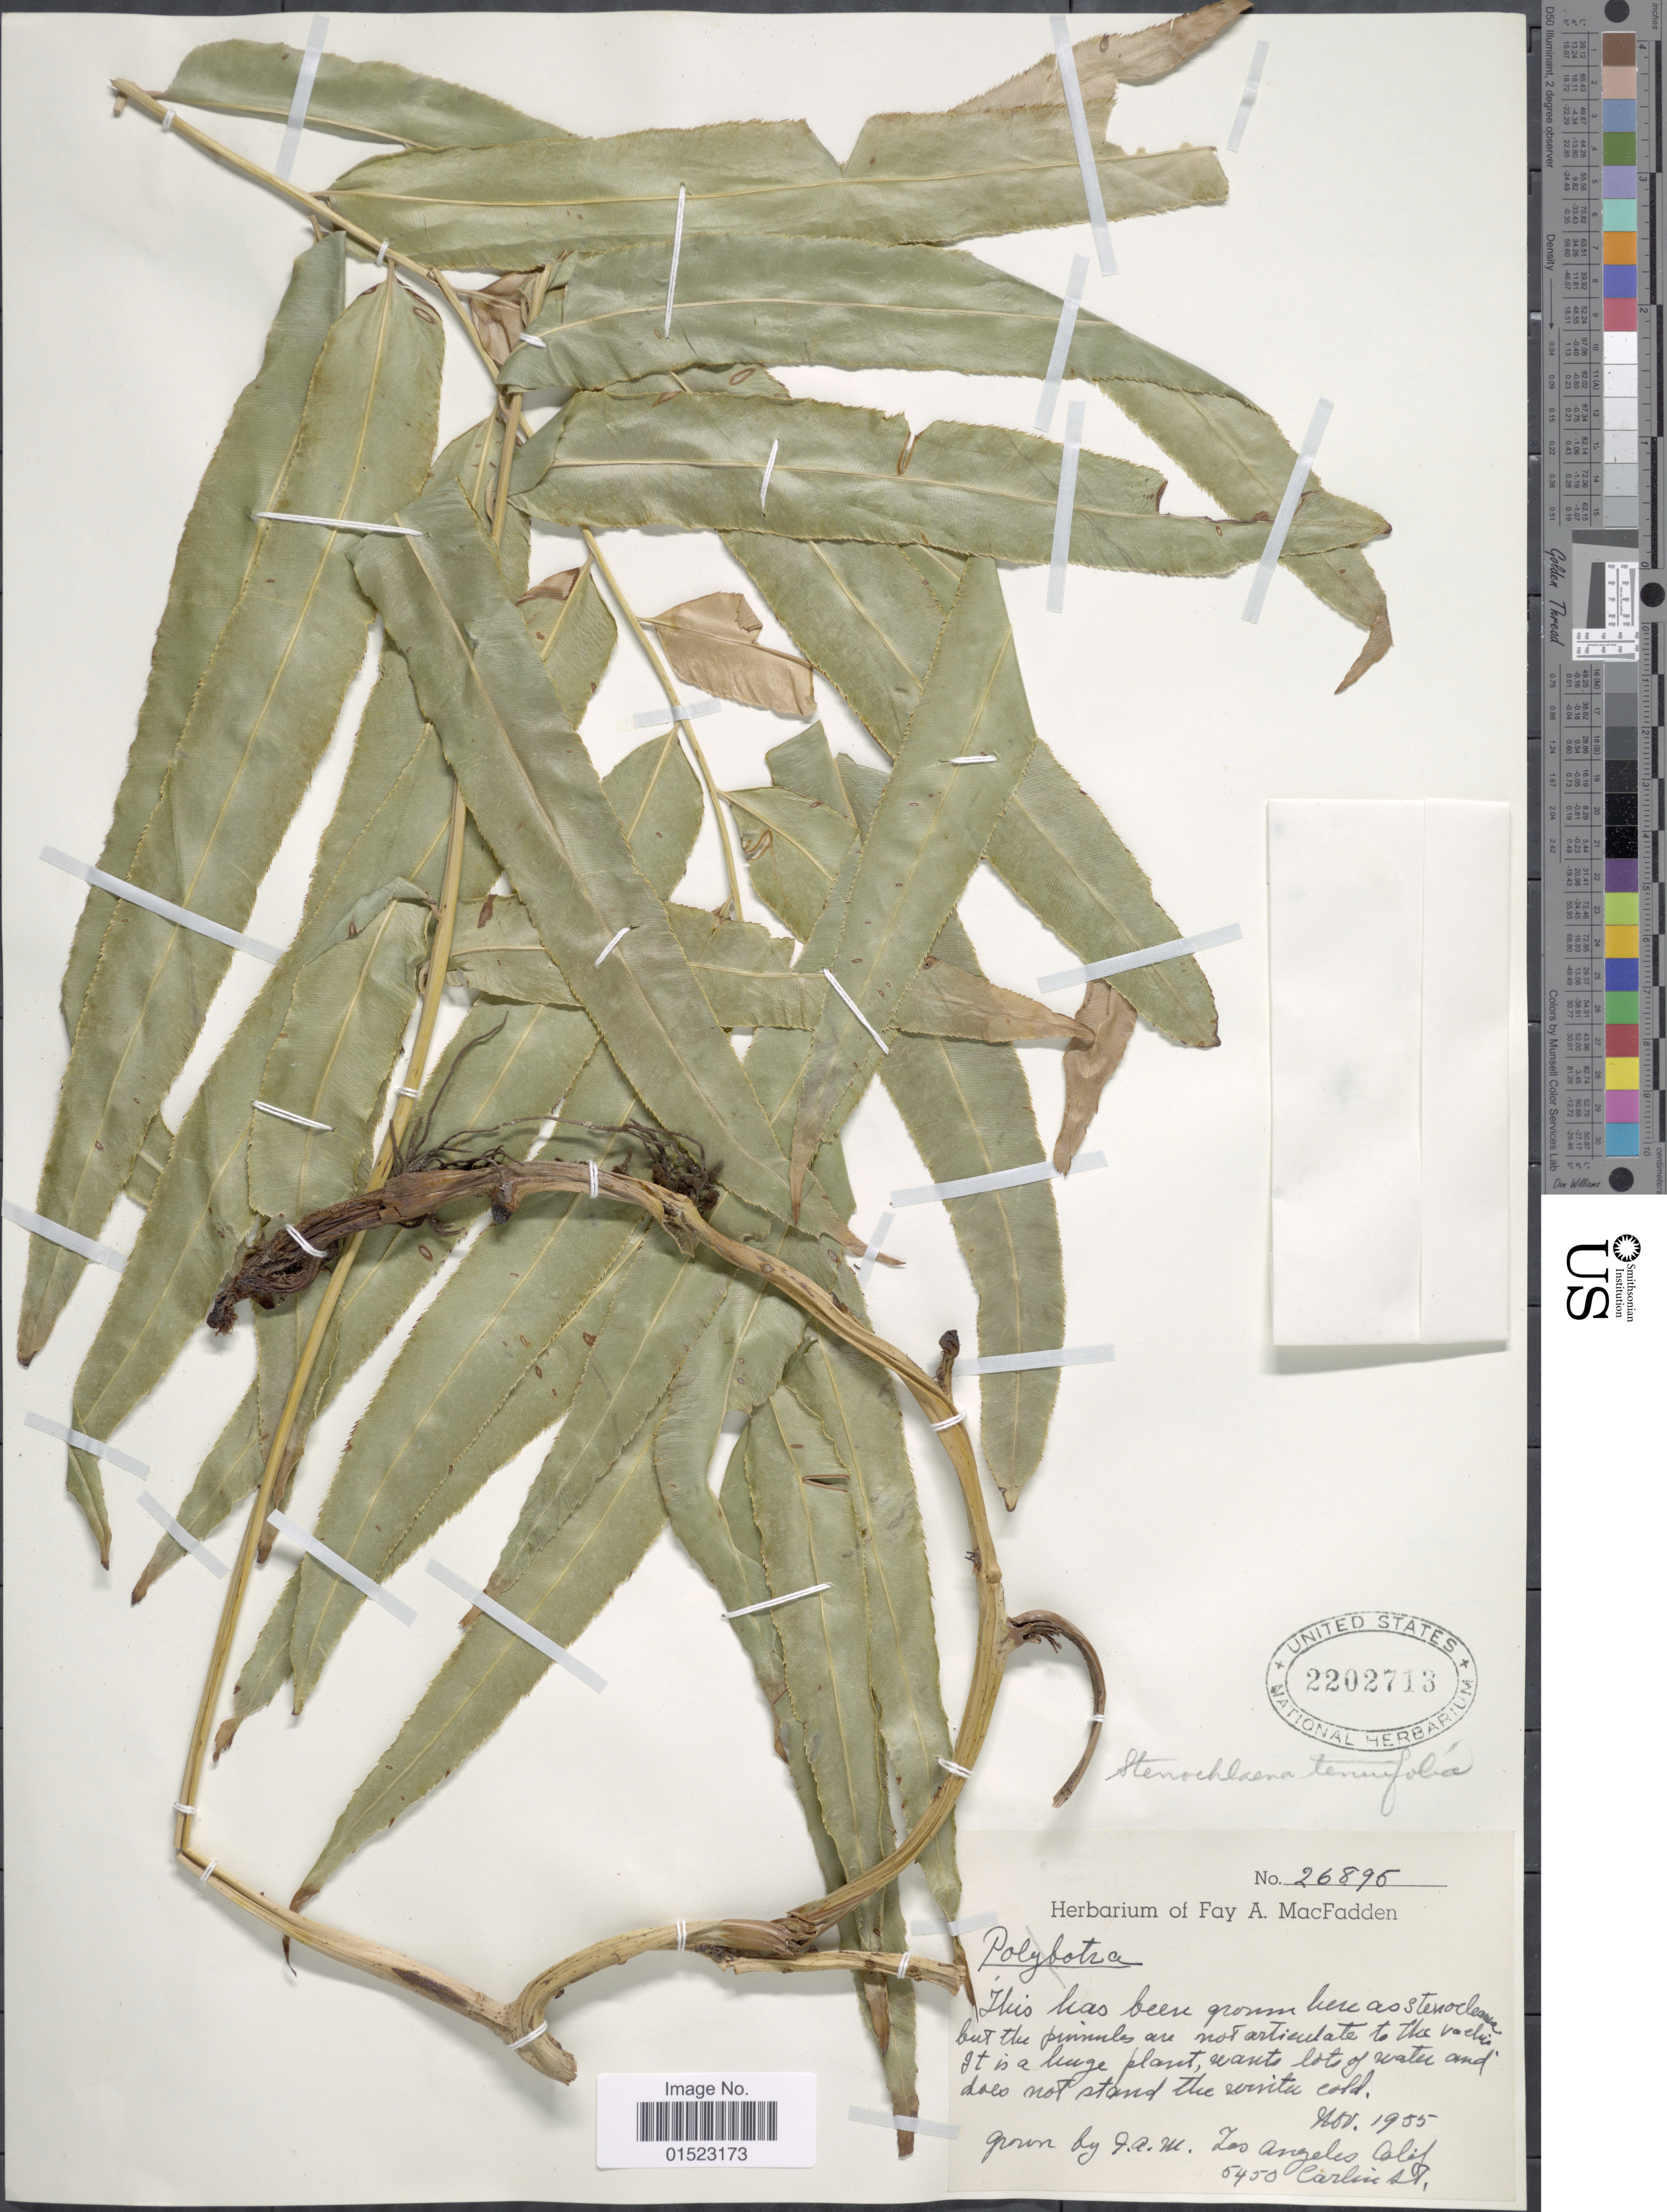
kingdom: Plantae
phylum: Tracheophyta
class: Polypodiopsida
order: Polypodiales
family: Blechnaceae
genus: Stenochlaena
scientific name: Stenochlaena tenuifolia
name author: (Desv.) T. Moore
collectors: F. MacFadden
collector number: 26895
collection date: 1955-11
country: United States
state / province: California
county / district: Los Angeles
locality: Los Angeles, 5450 Carlin St.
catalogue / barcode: US 2202713